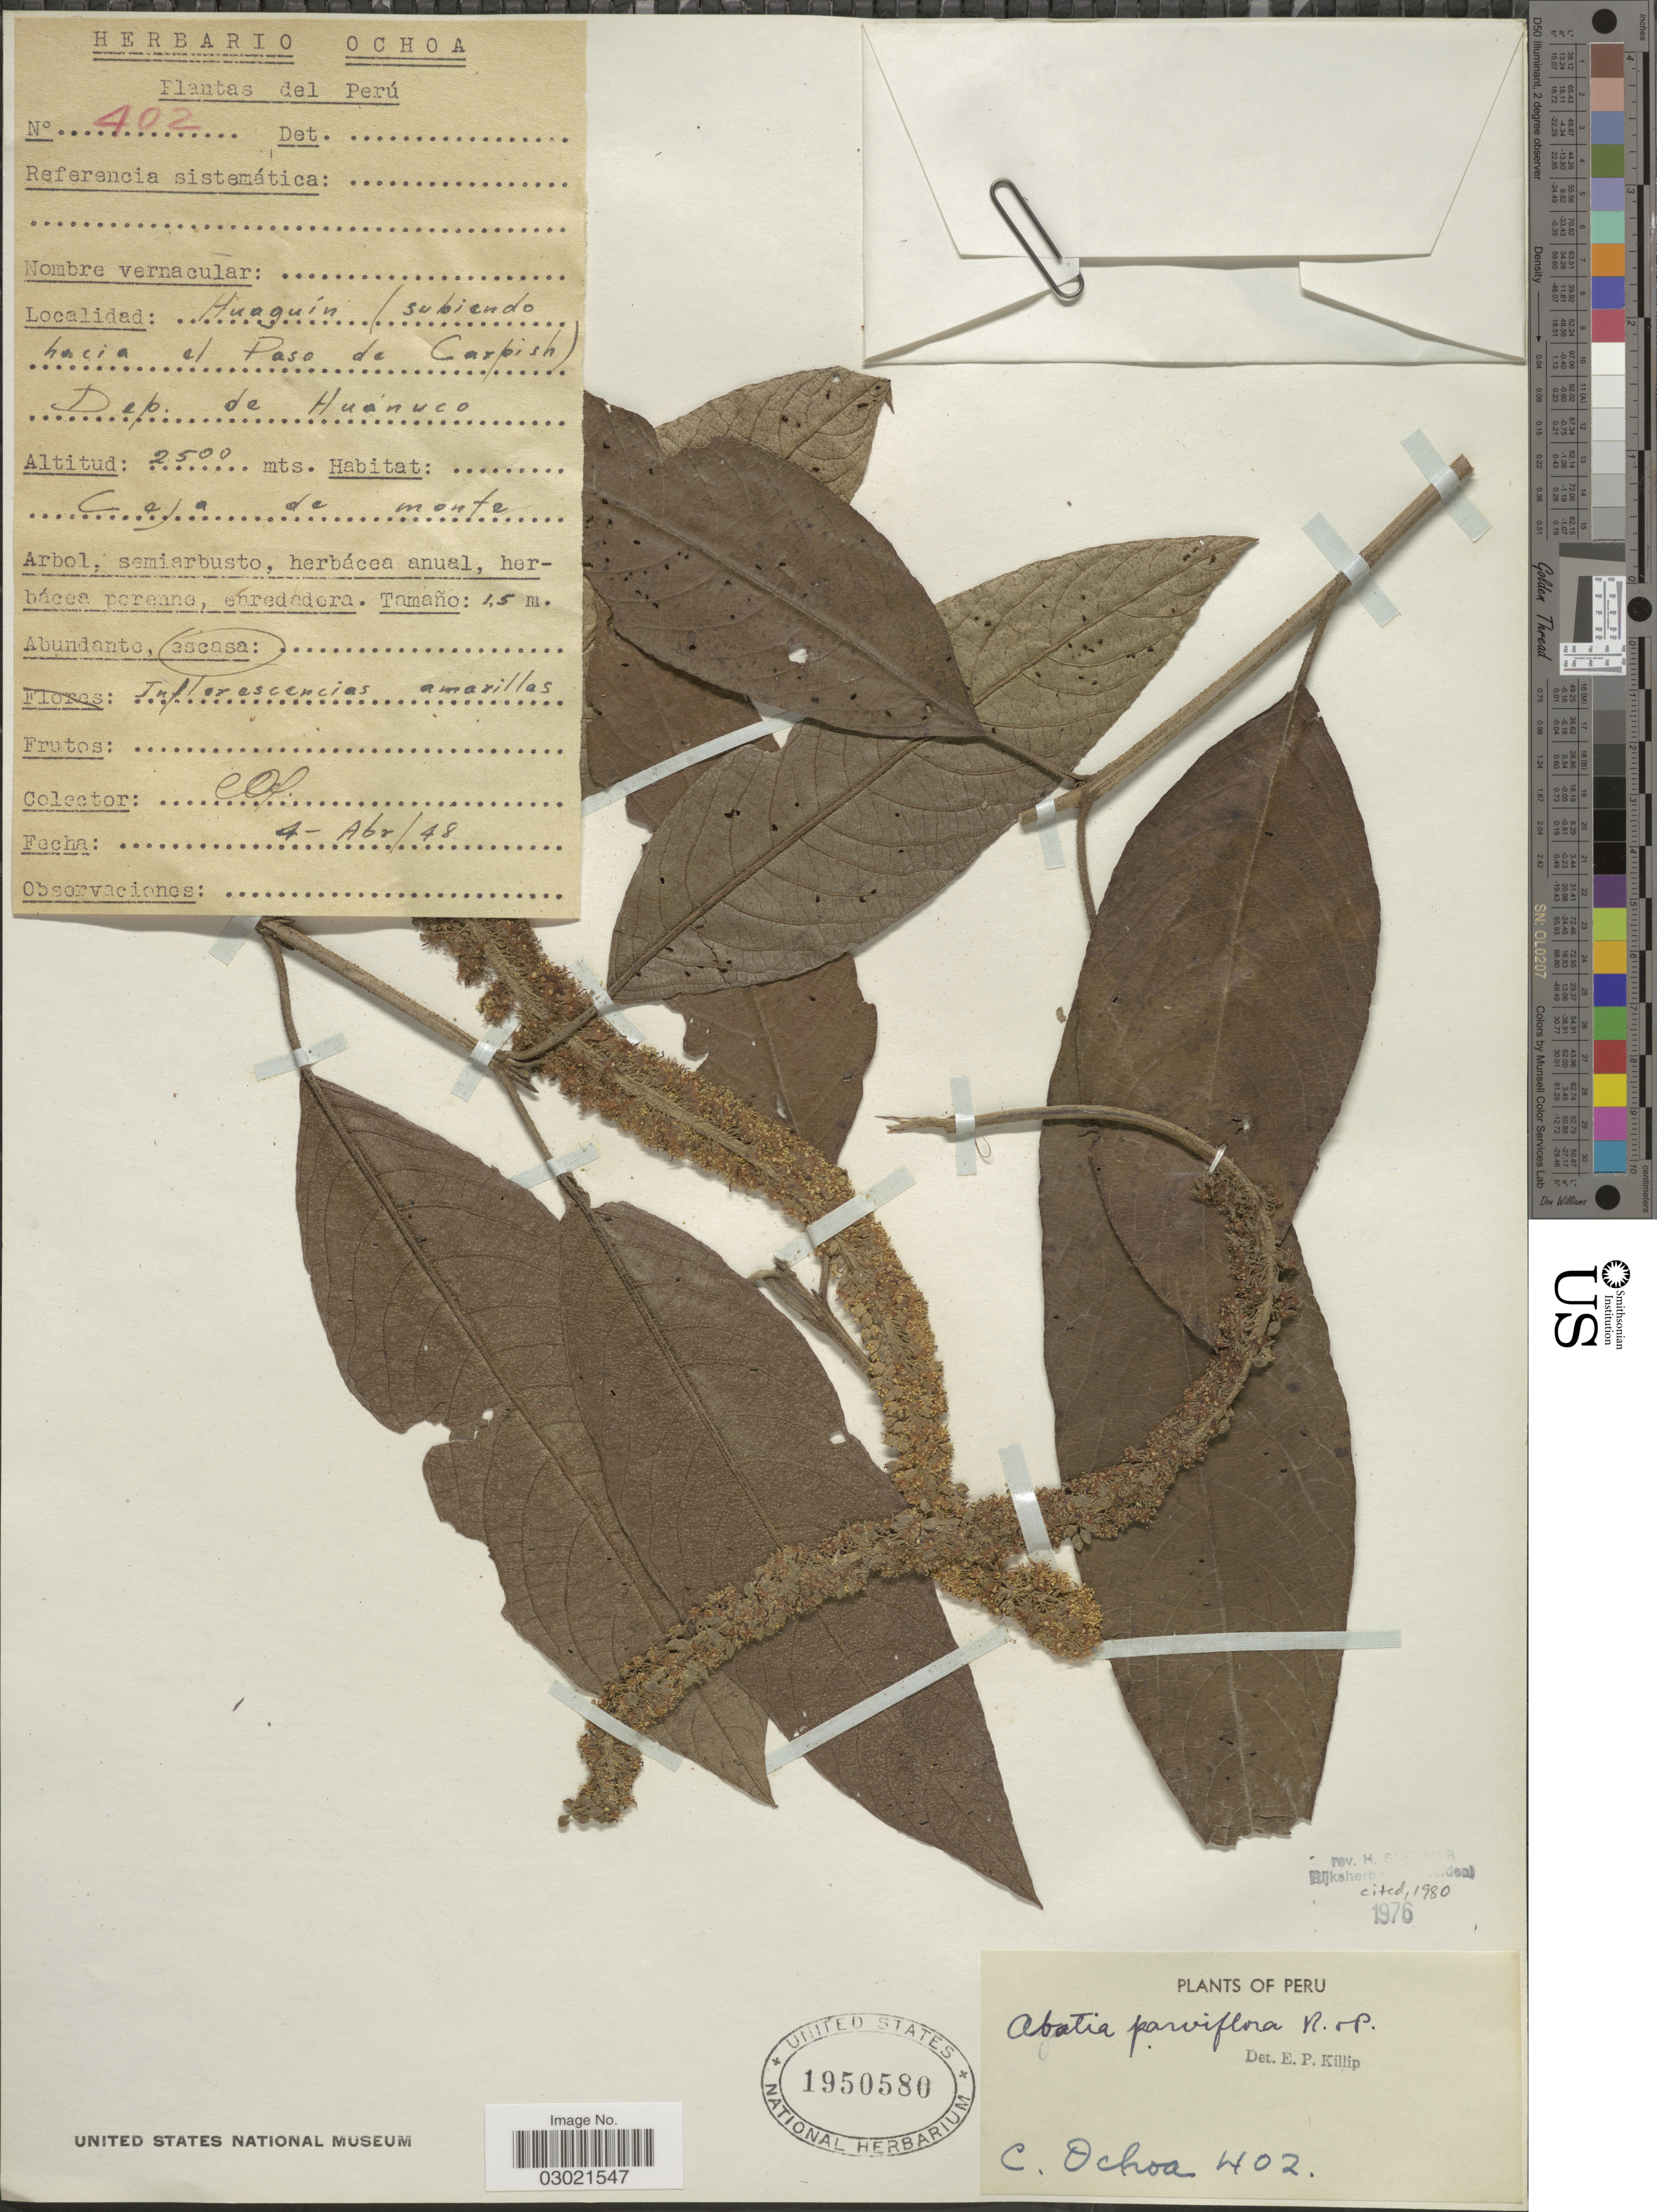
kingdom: Plantae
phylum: Tracheophyta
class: Magnoliopsida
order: Malpighiales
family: Salicaceae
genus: Abatia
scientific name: Abatia parviflora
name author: Ruiz & Pav.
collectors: C. Ochoa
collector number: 402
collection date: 1948-04-04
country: Peru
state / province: Huánuco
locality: Huaguin (subiendo hacia el Paso de Carpish). Dep. de Huánuco.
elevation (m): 2500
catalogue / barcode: US 1950580